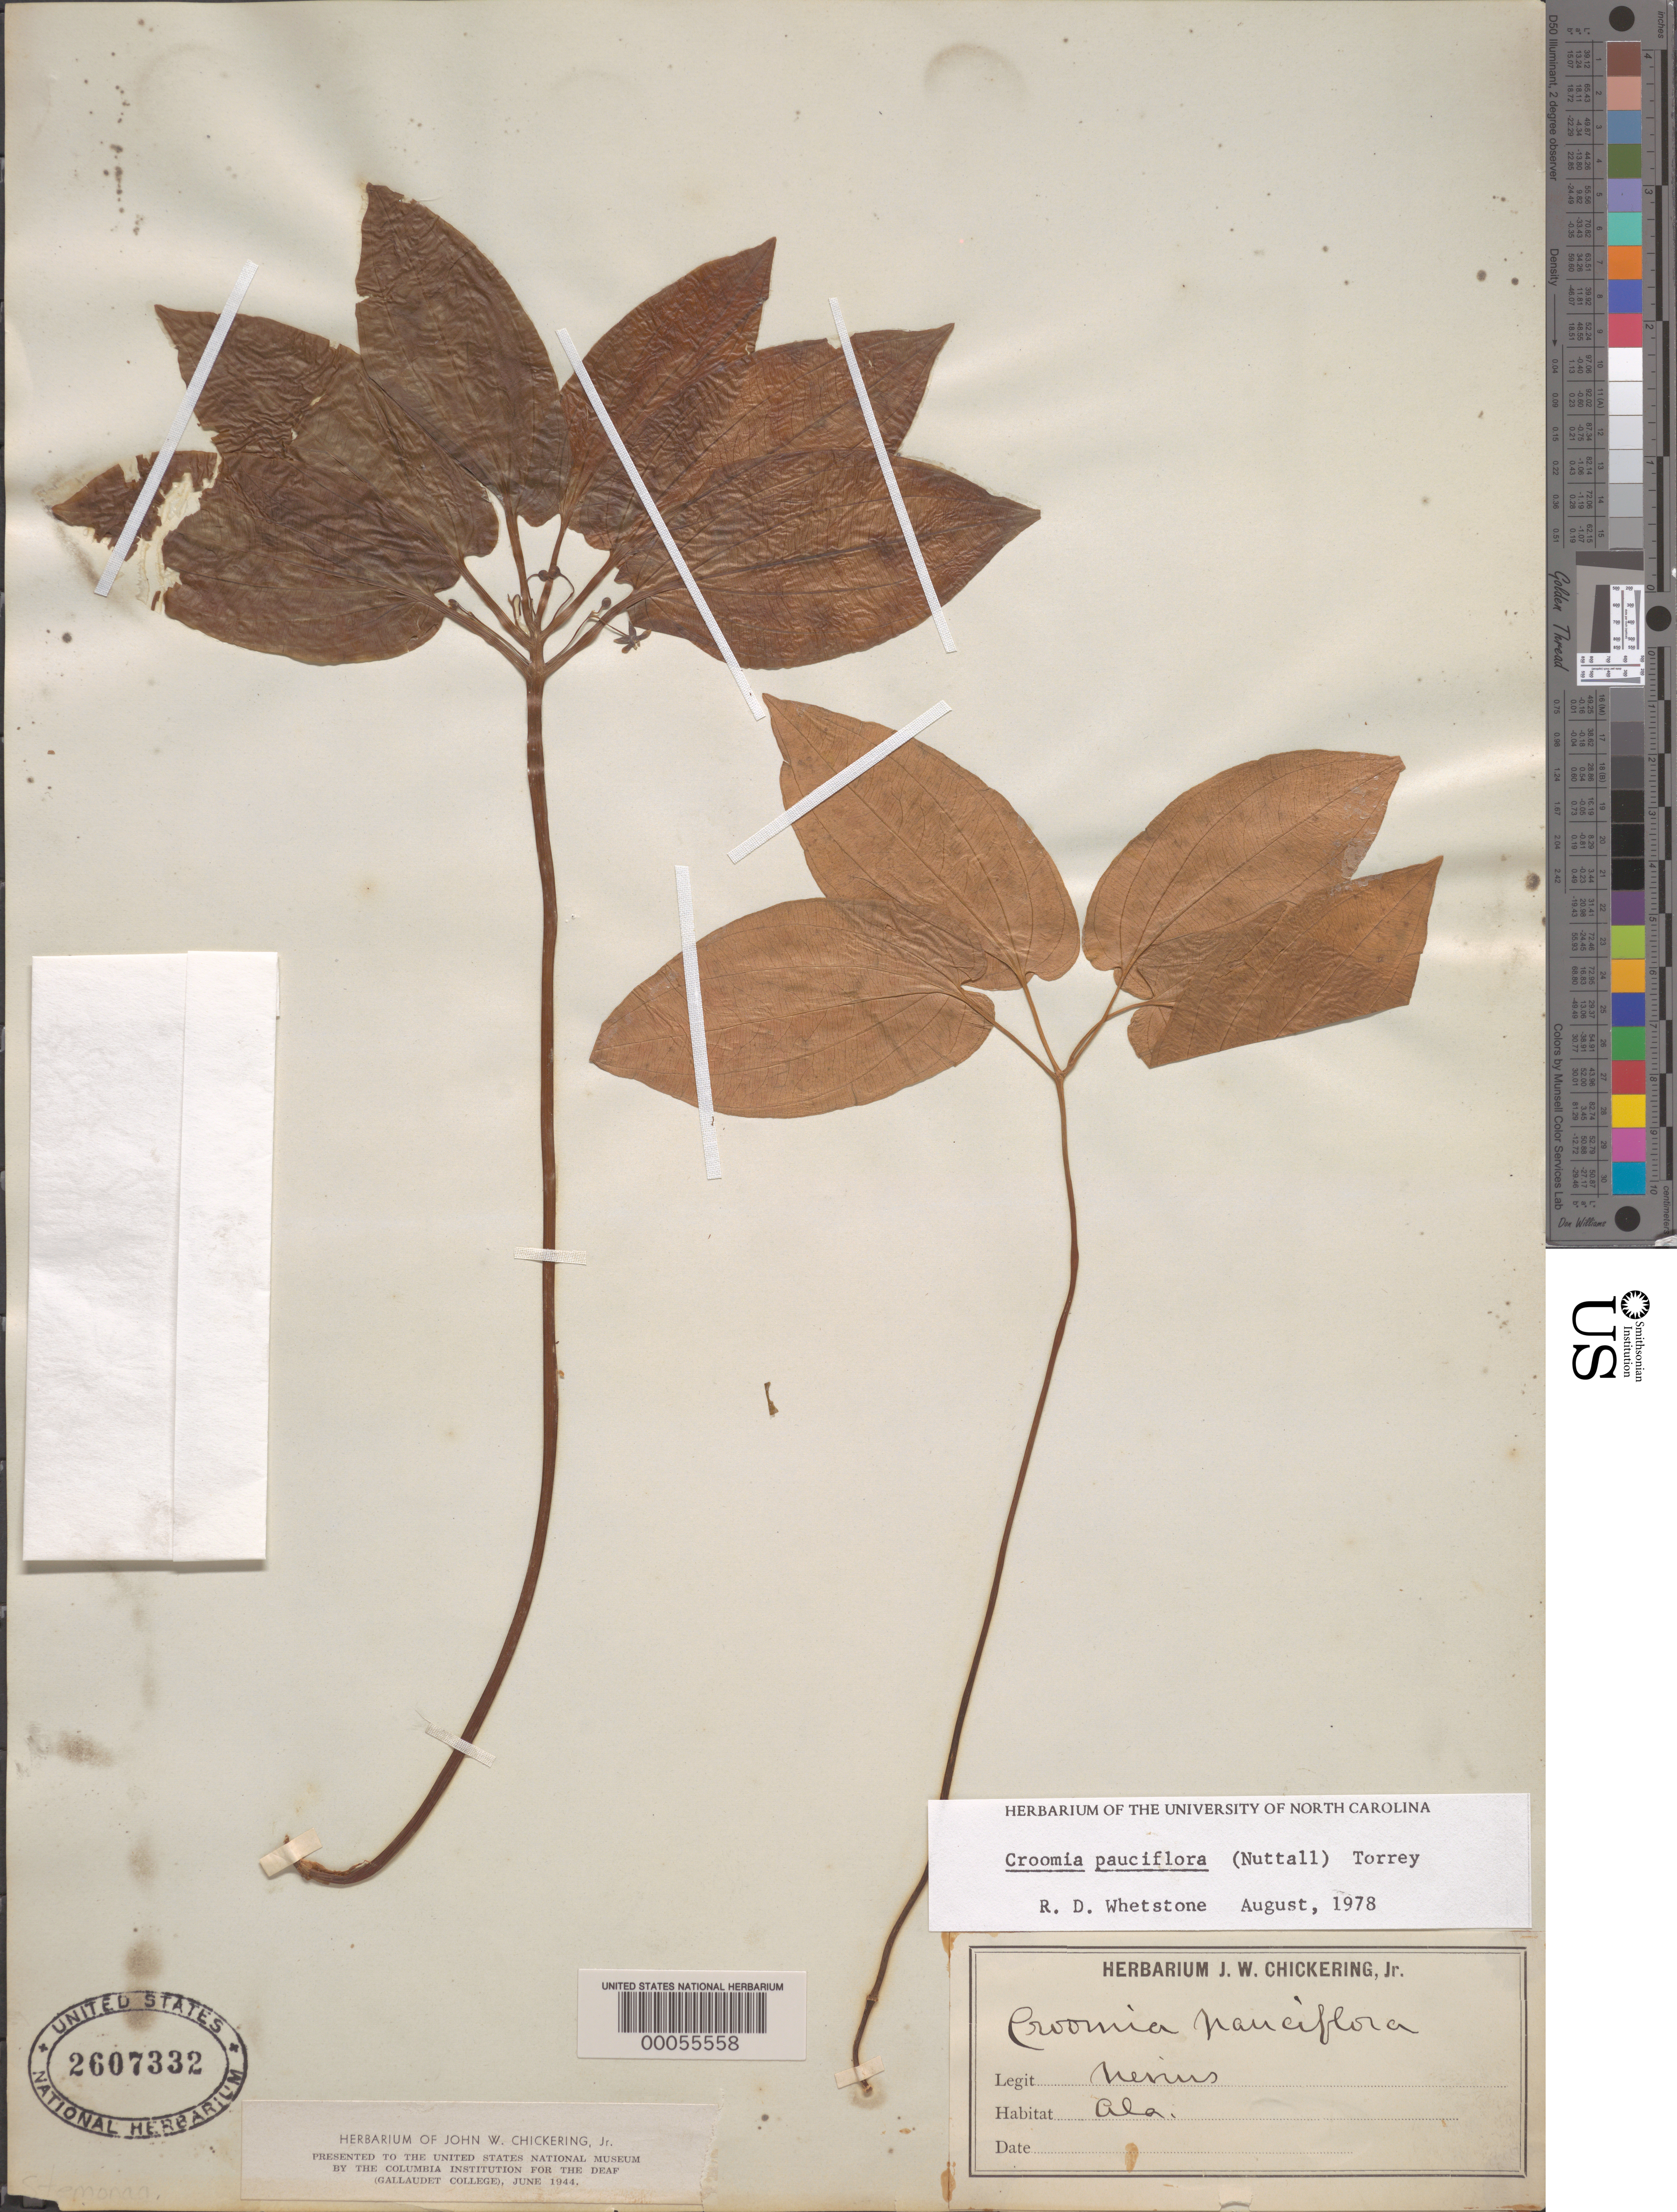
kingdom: Plantae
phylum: Tracheophyta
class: Liliopsida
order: Pandanales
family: Stemonaceae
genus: Croomia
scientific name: Croomia pauciflora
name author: (Nutt.) Torr.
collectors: J. Chickering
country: United States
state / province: Alabama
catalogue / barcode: US 2607332